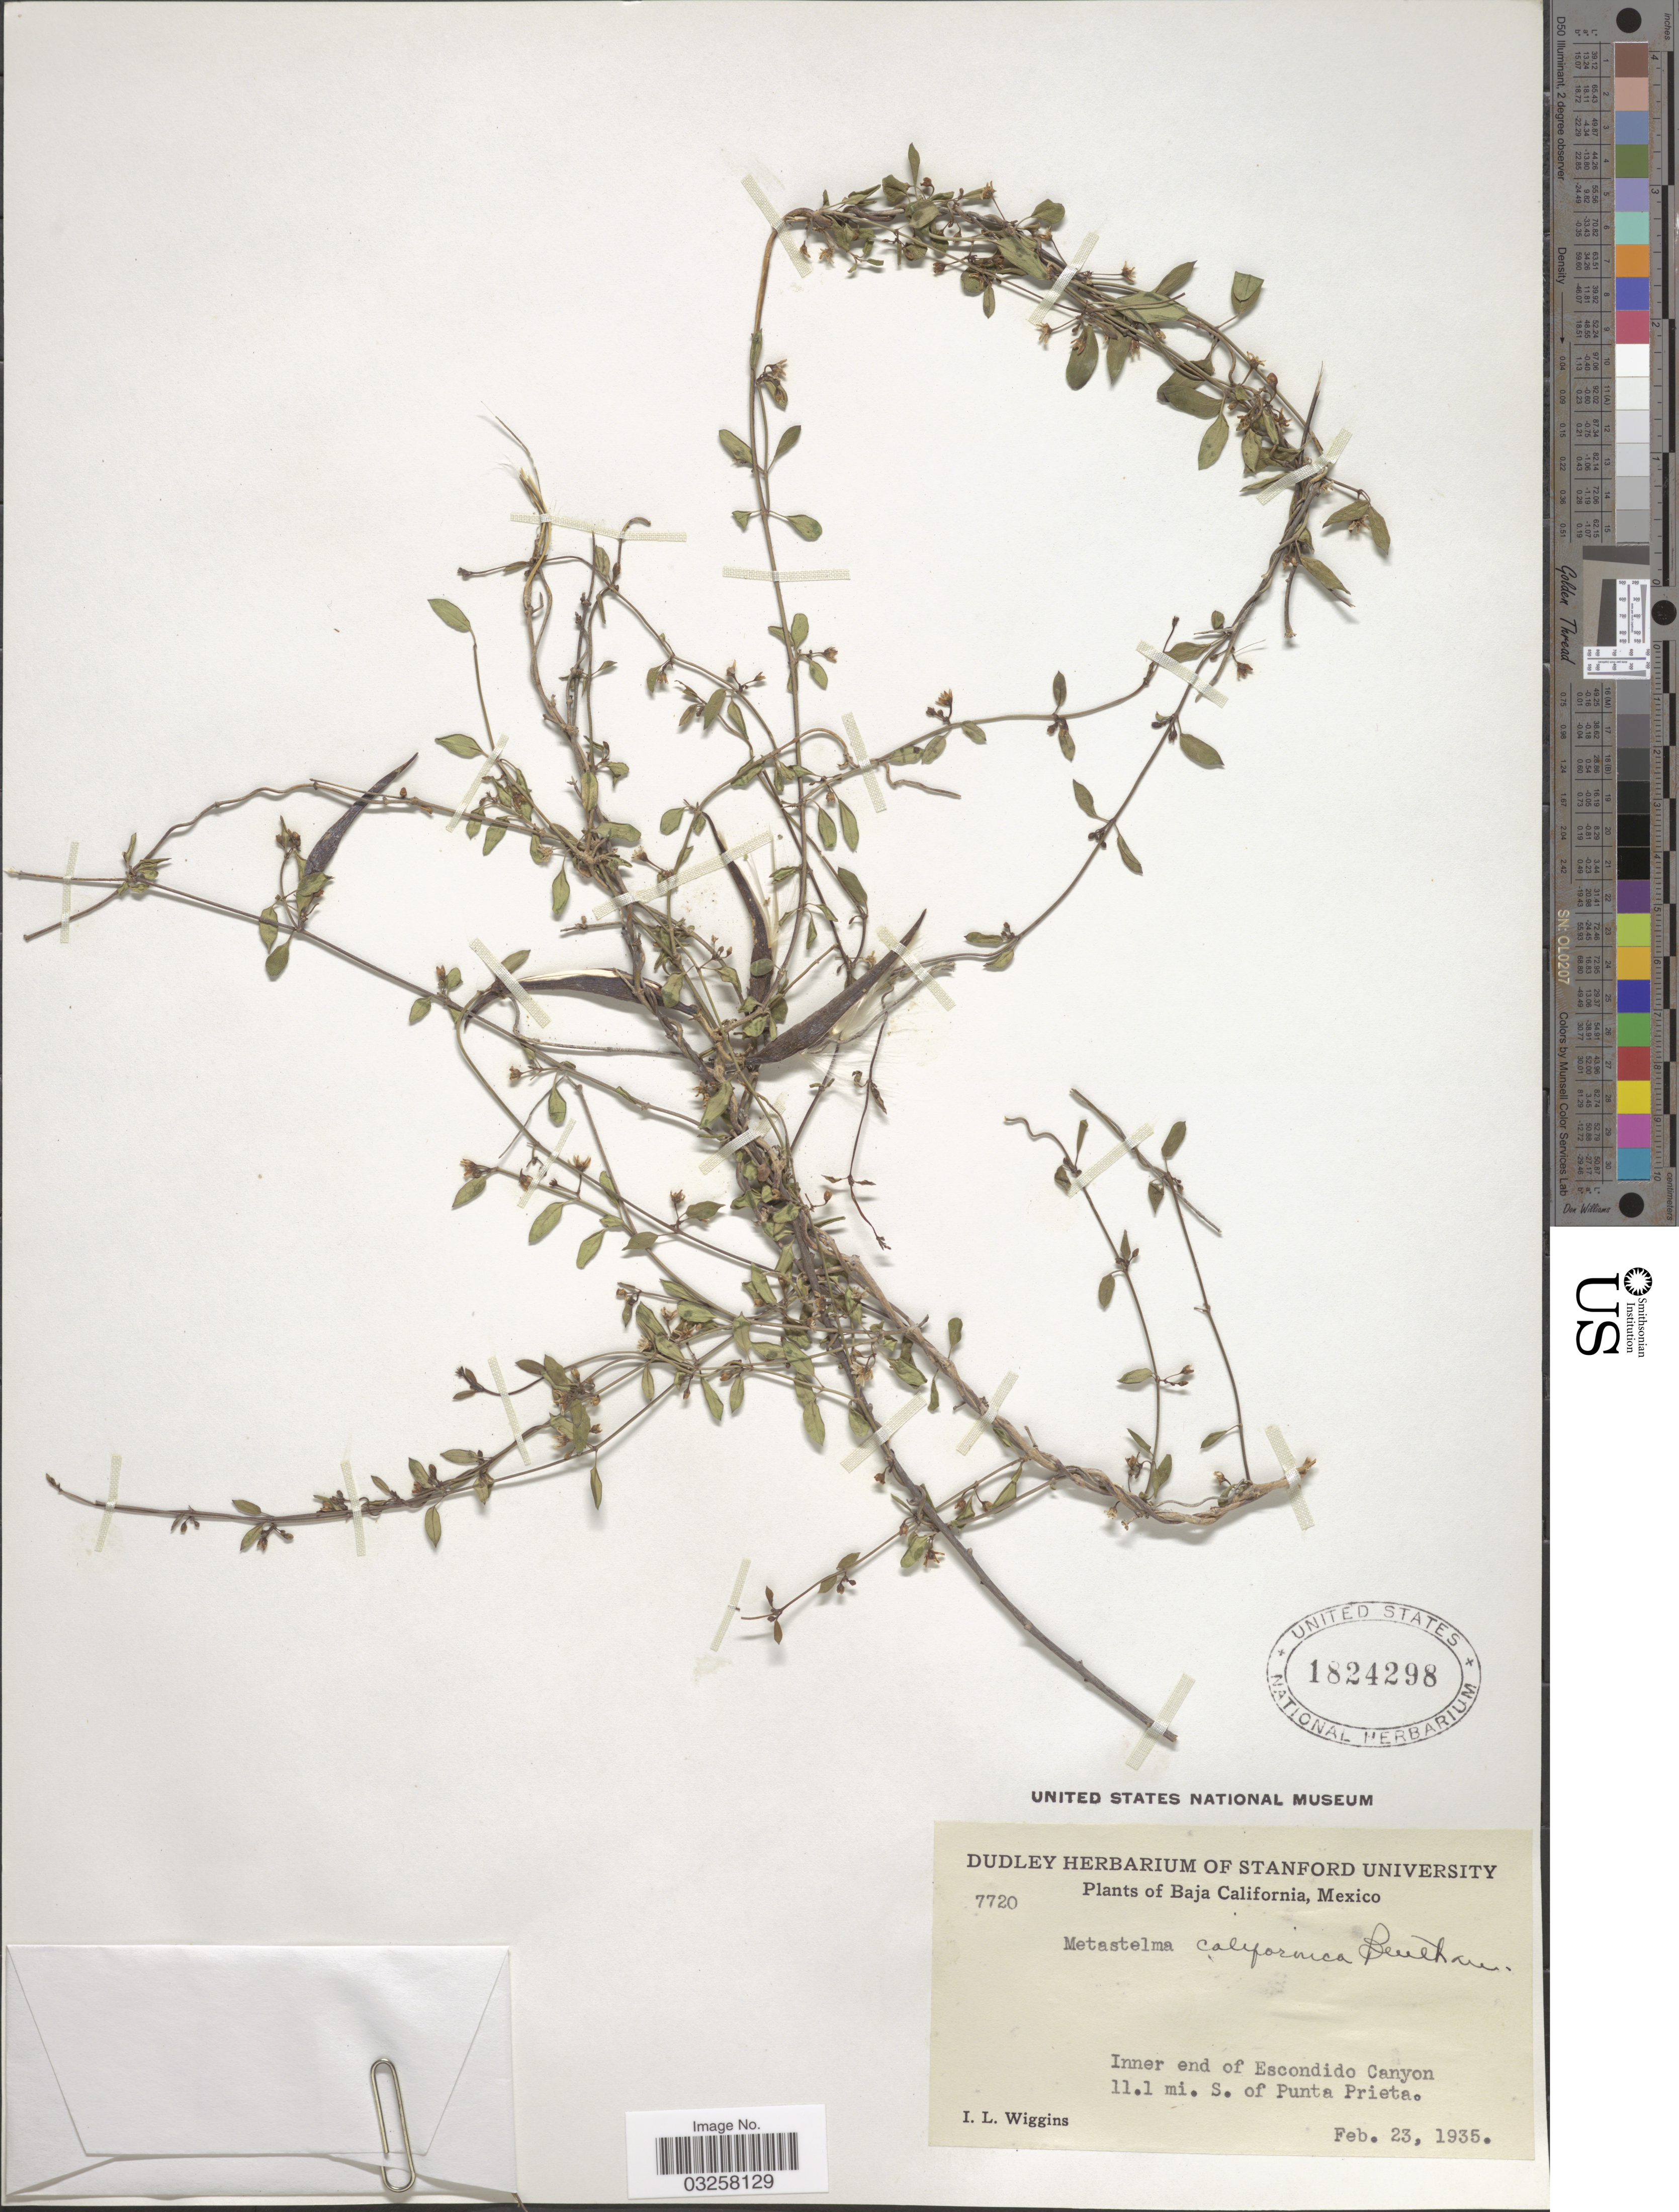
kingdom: Plantae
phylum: Tracheophyta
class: Magnoliopsida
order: Gentianales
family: Apocynaceae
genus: Metastelma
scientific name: Metastelma californicum subsp. californicum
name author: Benth.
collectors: I. L. Wiggins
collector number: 7720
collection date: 1935-02-23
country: Mexico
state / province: Baja California Norte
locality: Inner end of Escondido Canyon 11.1 mi. S. of Punta Prieta.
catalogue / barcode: US 1824298